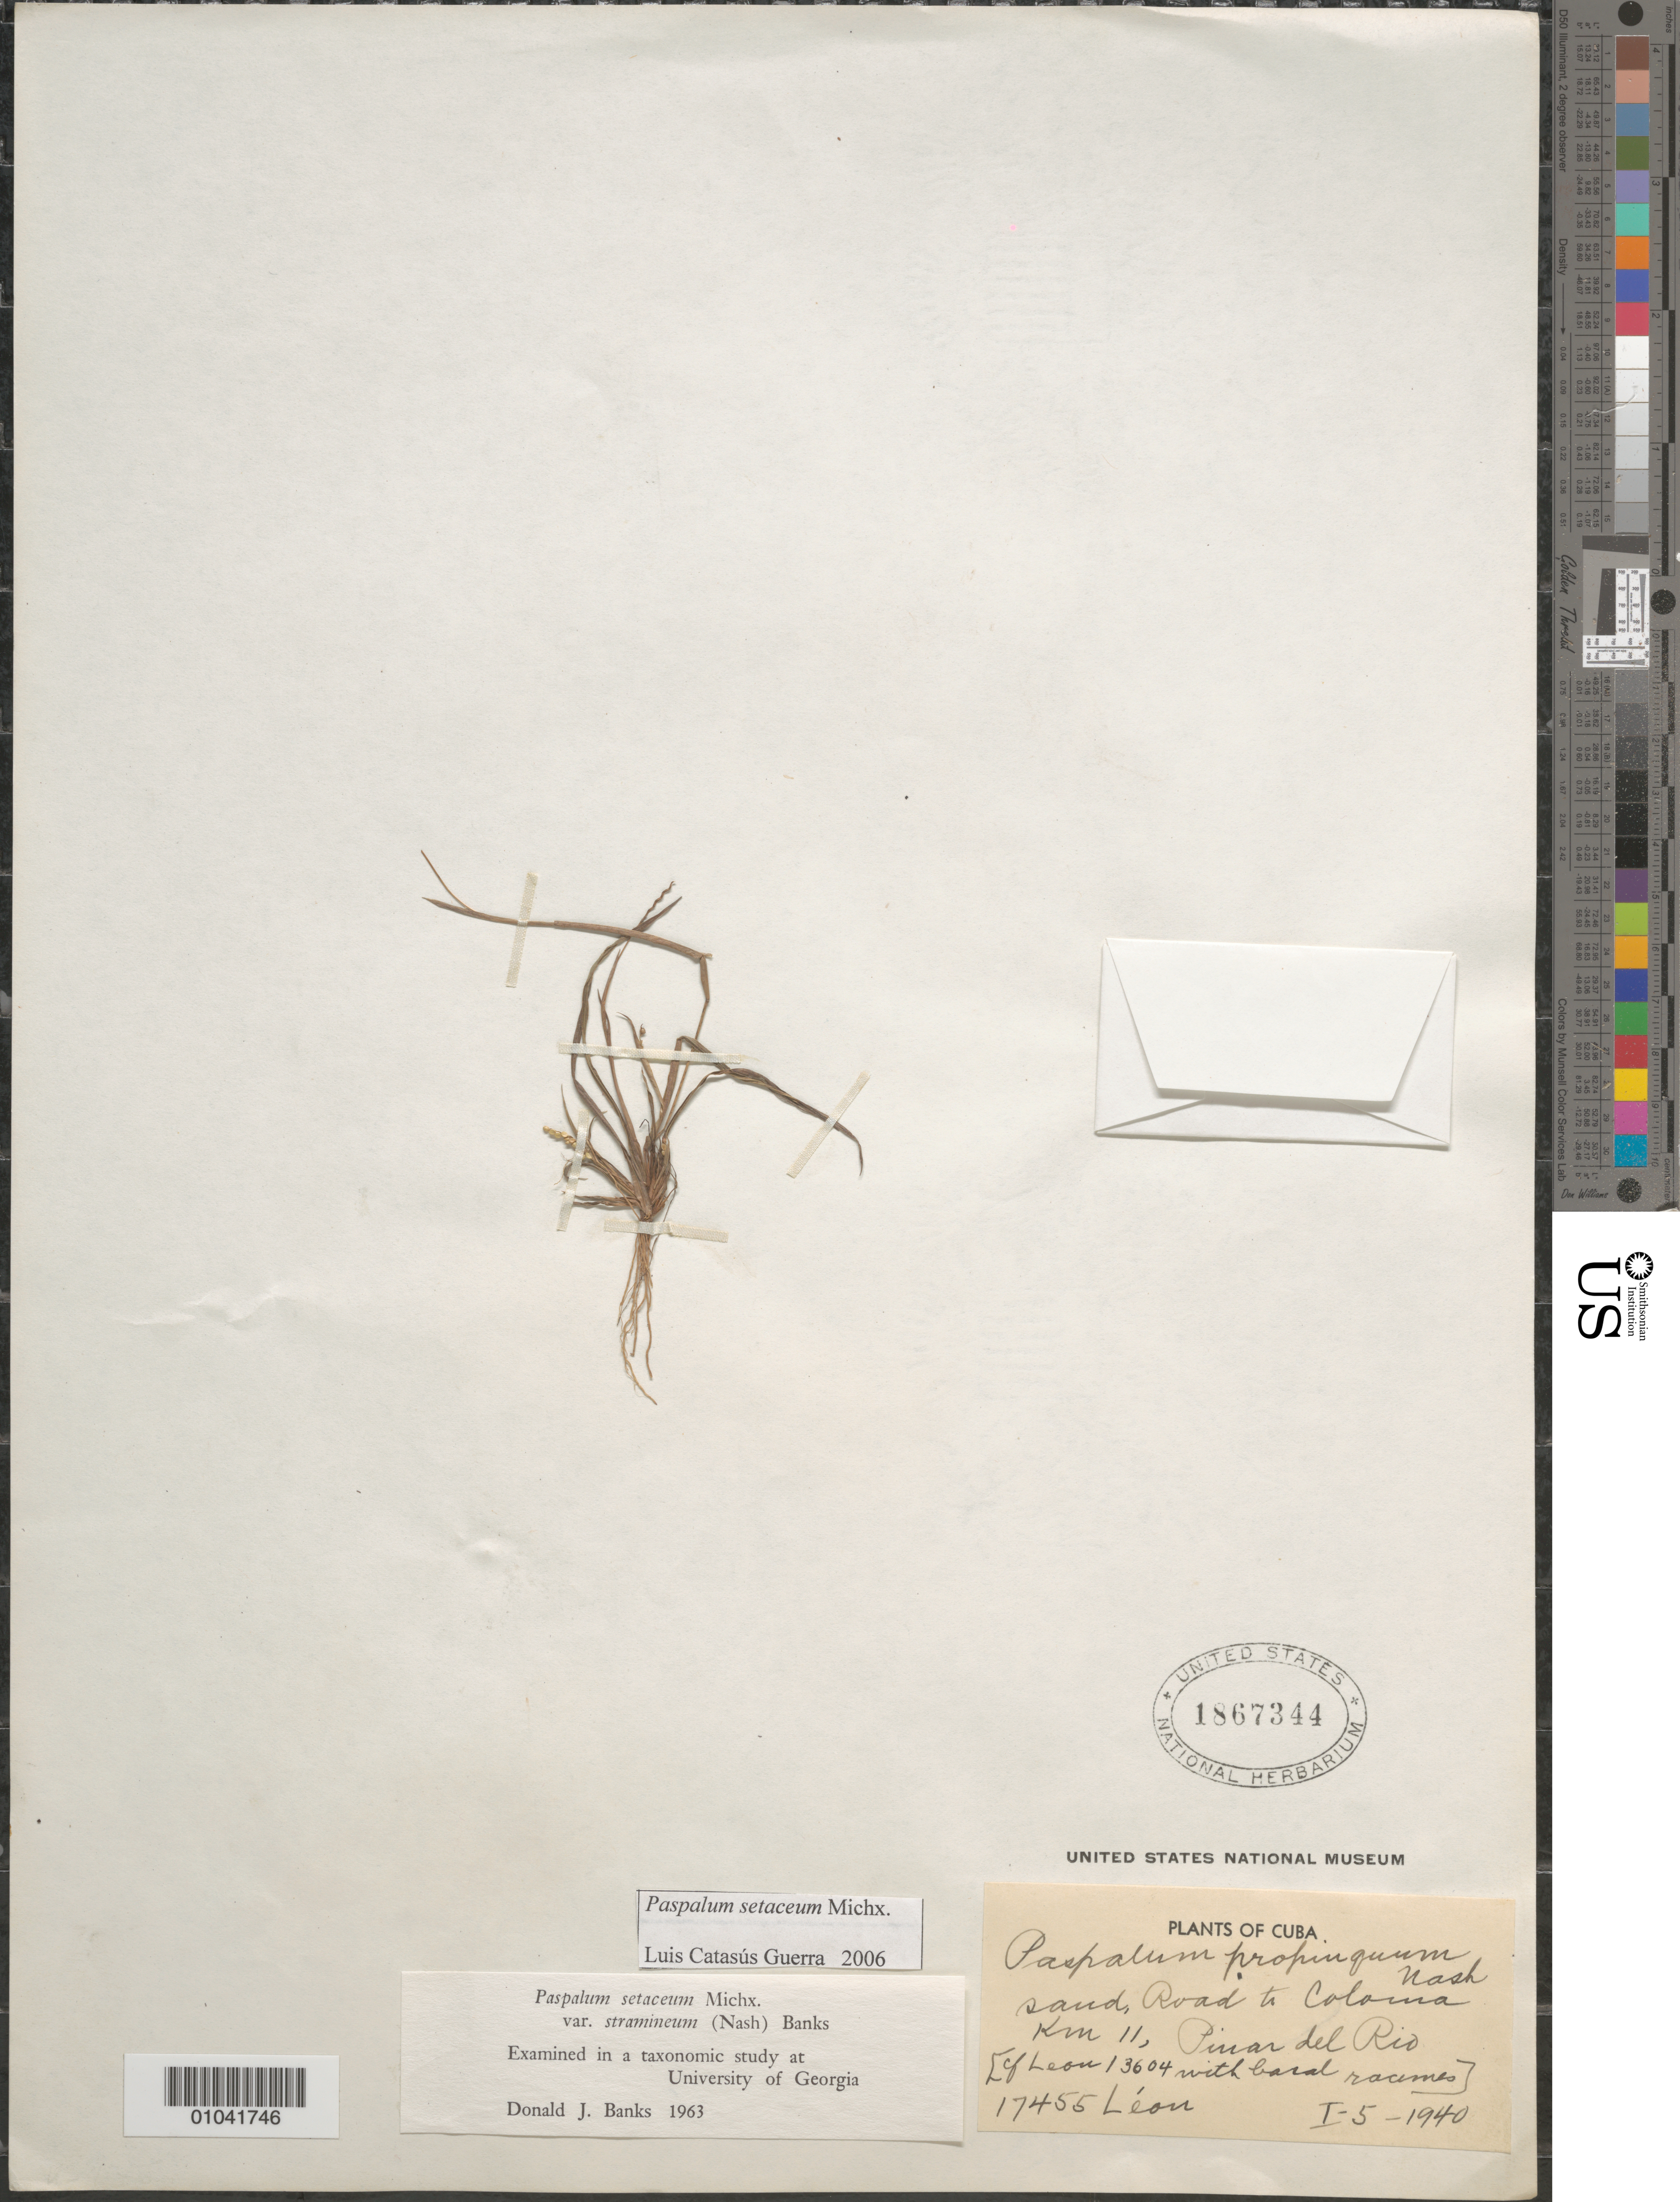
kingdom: Plantae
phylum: Tracheophyta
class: Liliopsida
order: Poales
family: Poaceae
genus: Paspalum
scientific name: Paspalum setaceum var. stramineum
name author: (Nash) D.J. Banks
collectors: Bro. León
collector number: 17455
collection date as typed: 05 Jan 1940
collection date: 1940-01-05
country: Cuba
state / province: Pinar del Rio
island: Cuba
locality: Road to Coloma, km 11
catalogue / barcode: US 1867344